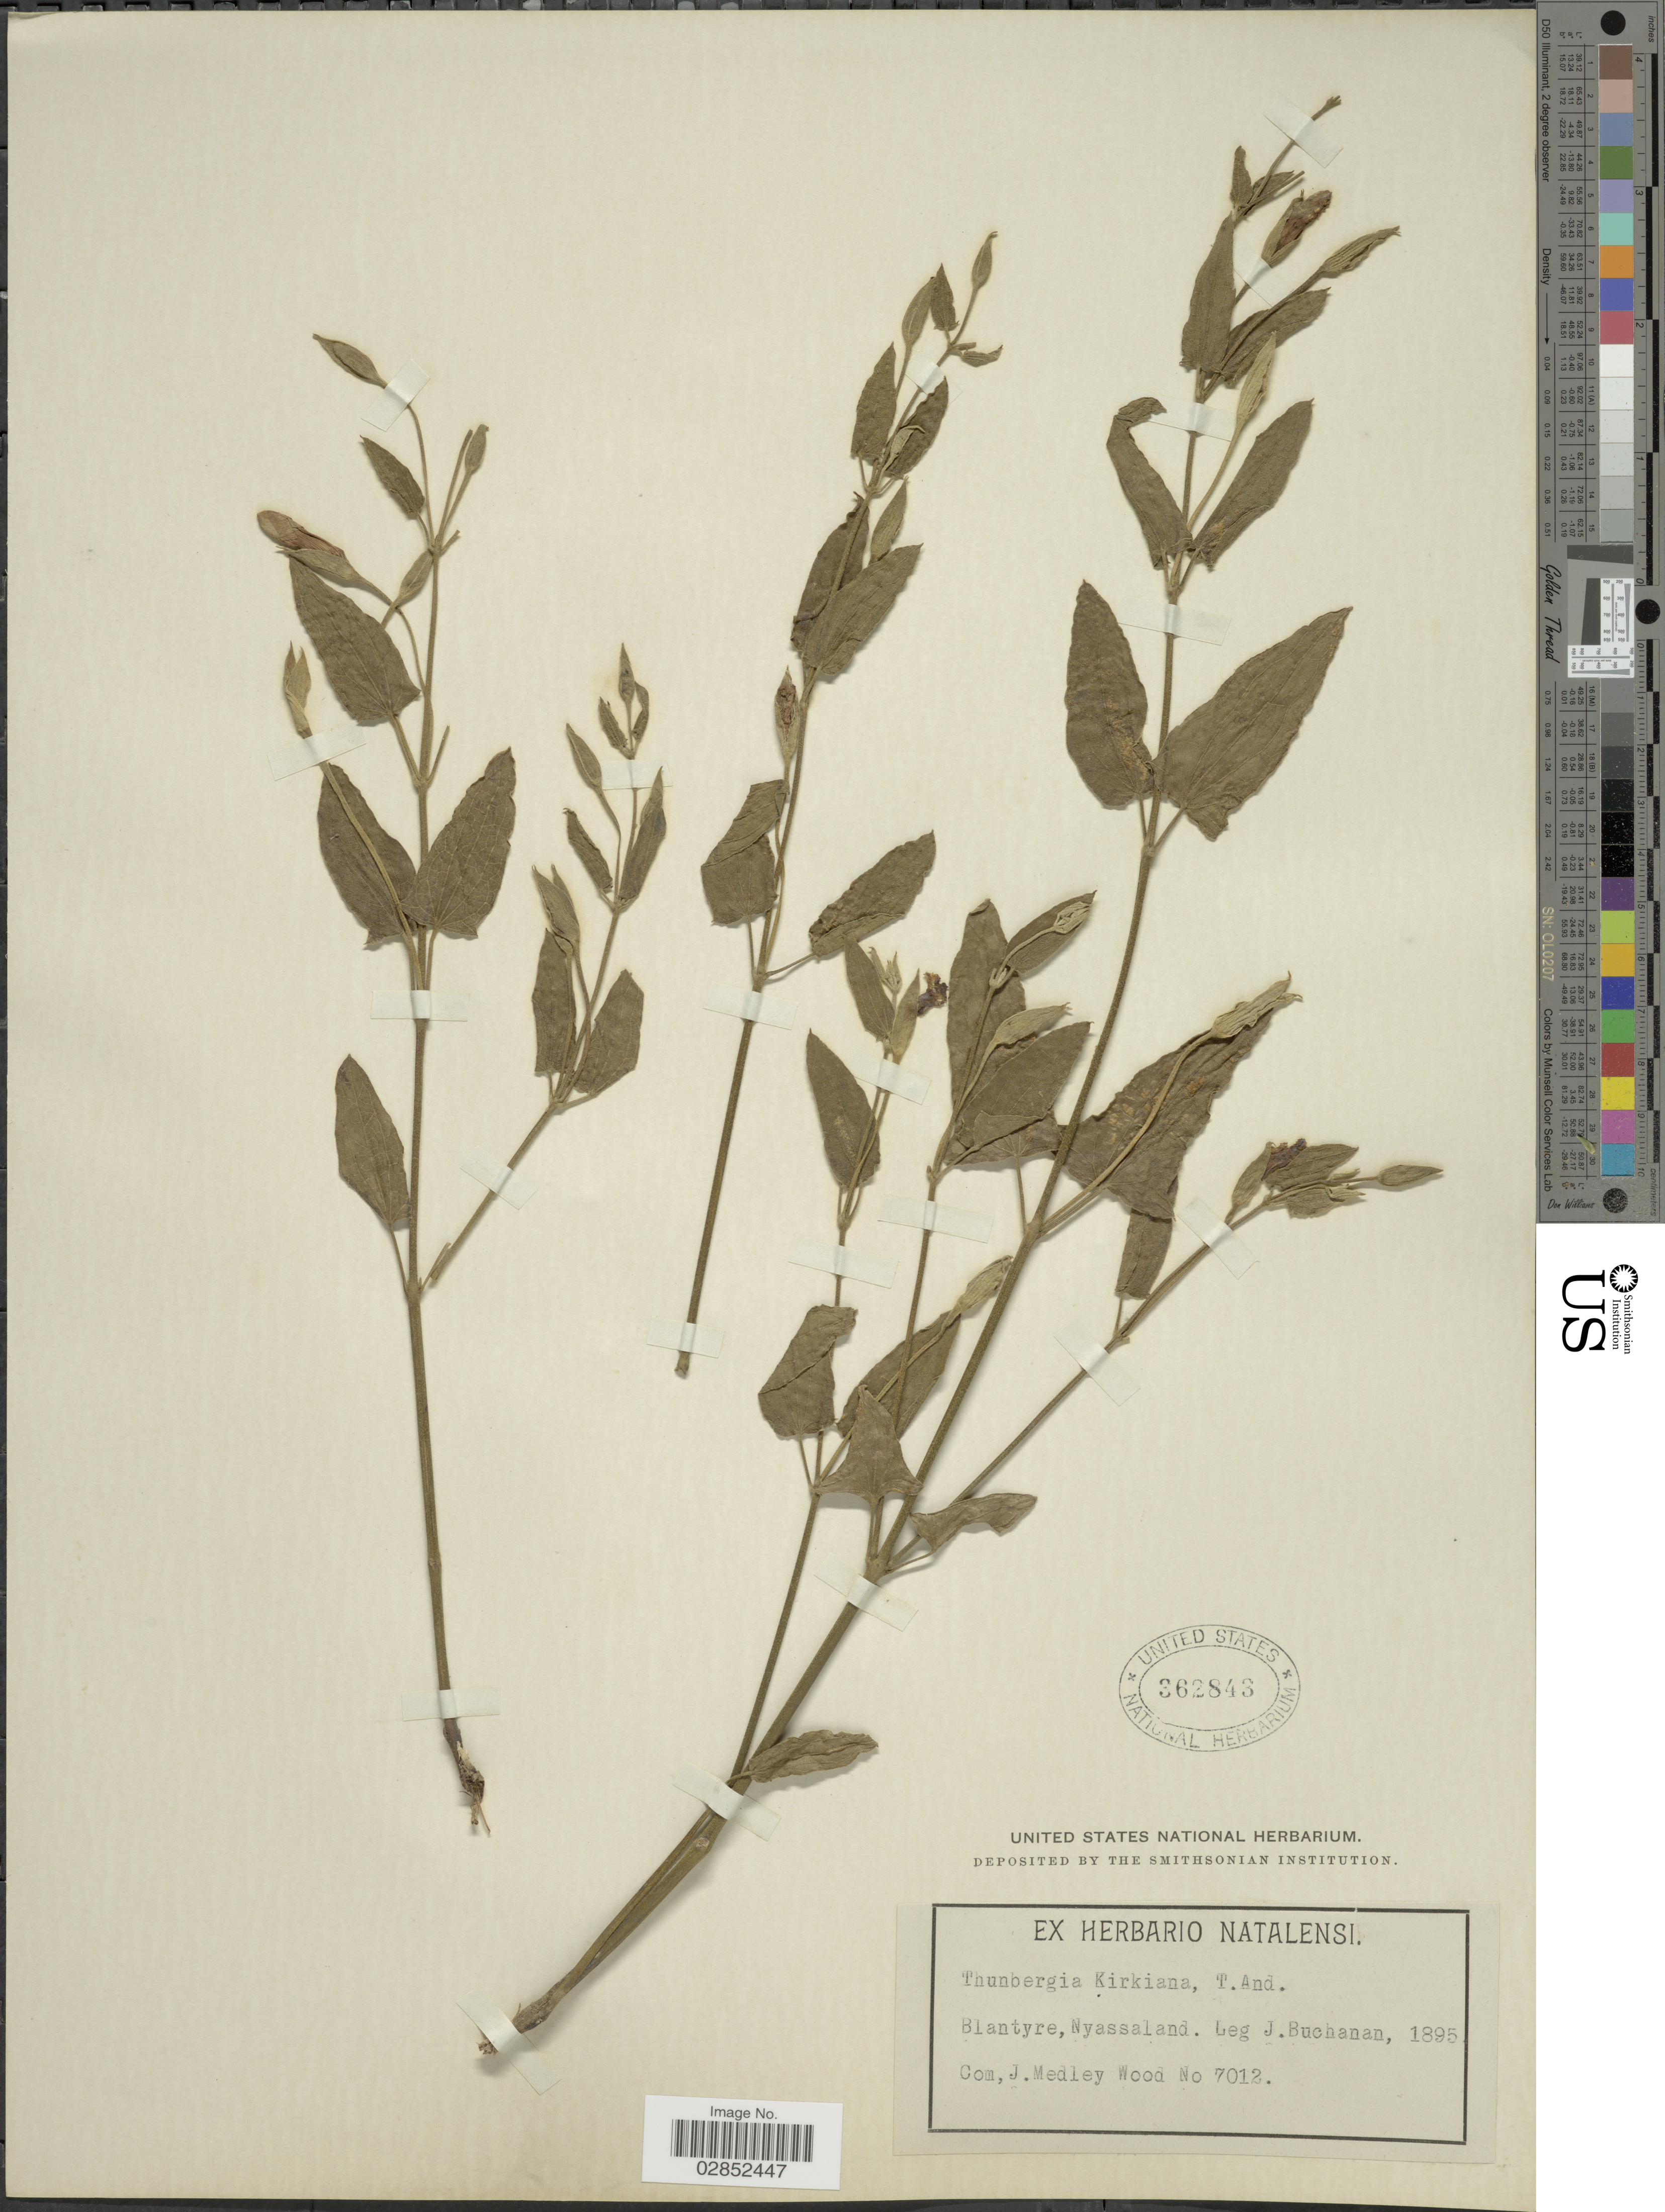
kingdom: Plantae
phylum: Tracheophyta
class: Magnoliopsida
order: Lamiales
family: Acanthaceae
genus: Thunbergia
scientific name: Thunbergia kirkiana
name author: T. Anderson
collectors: J. Buchanan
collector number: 7012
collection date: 1895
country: Malawi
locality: Blantyre, Nyassaland.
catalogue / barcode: US 362843